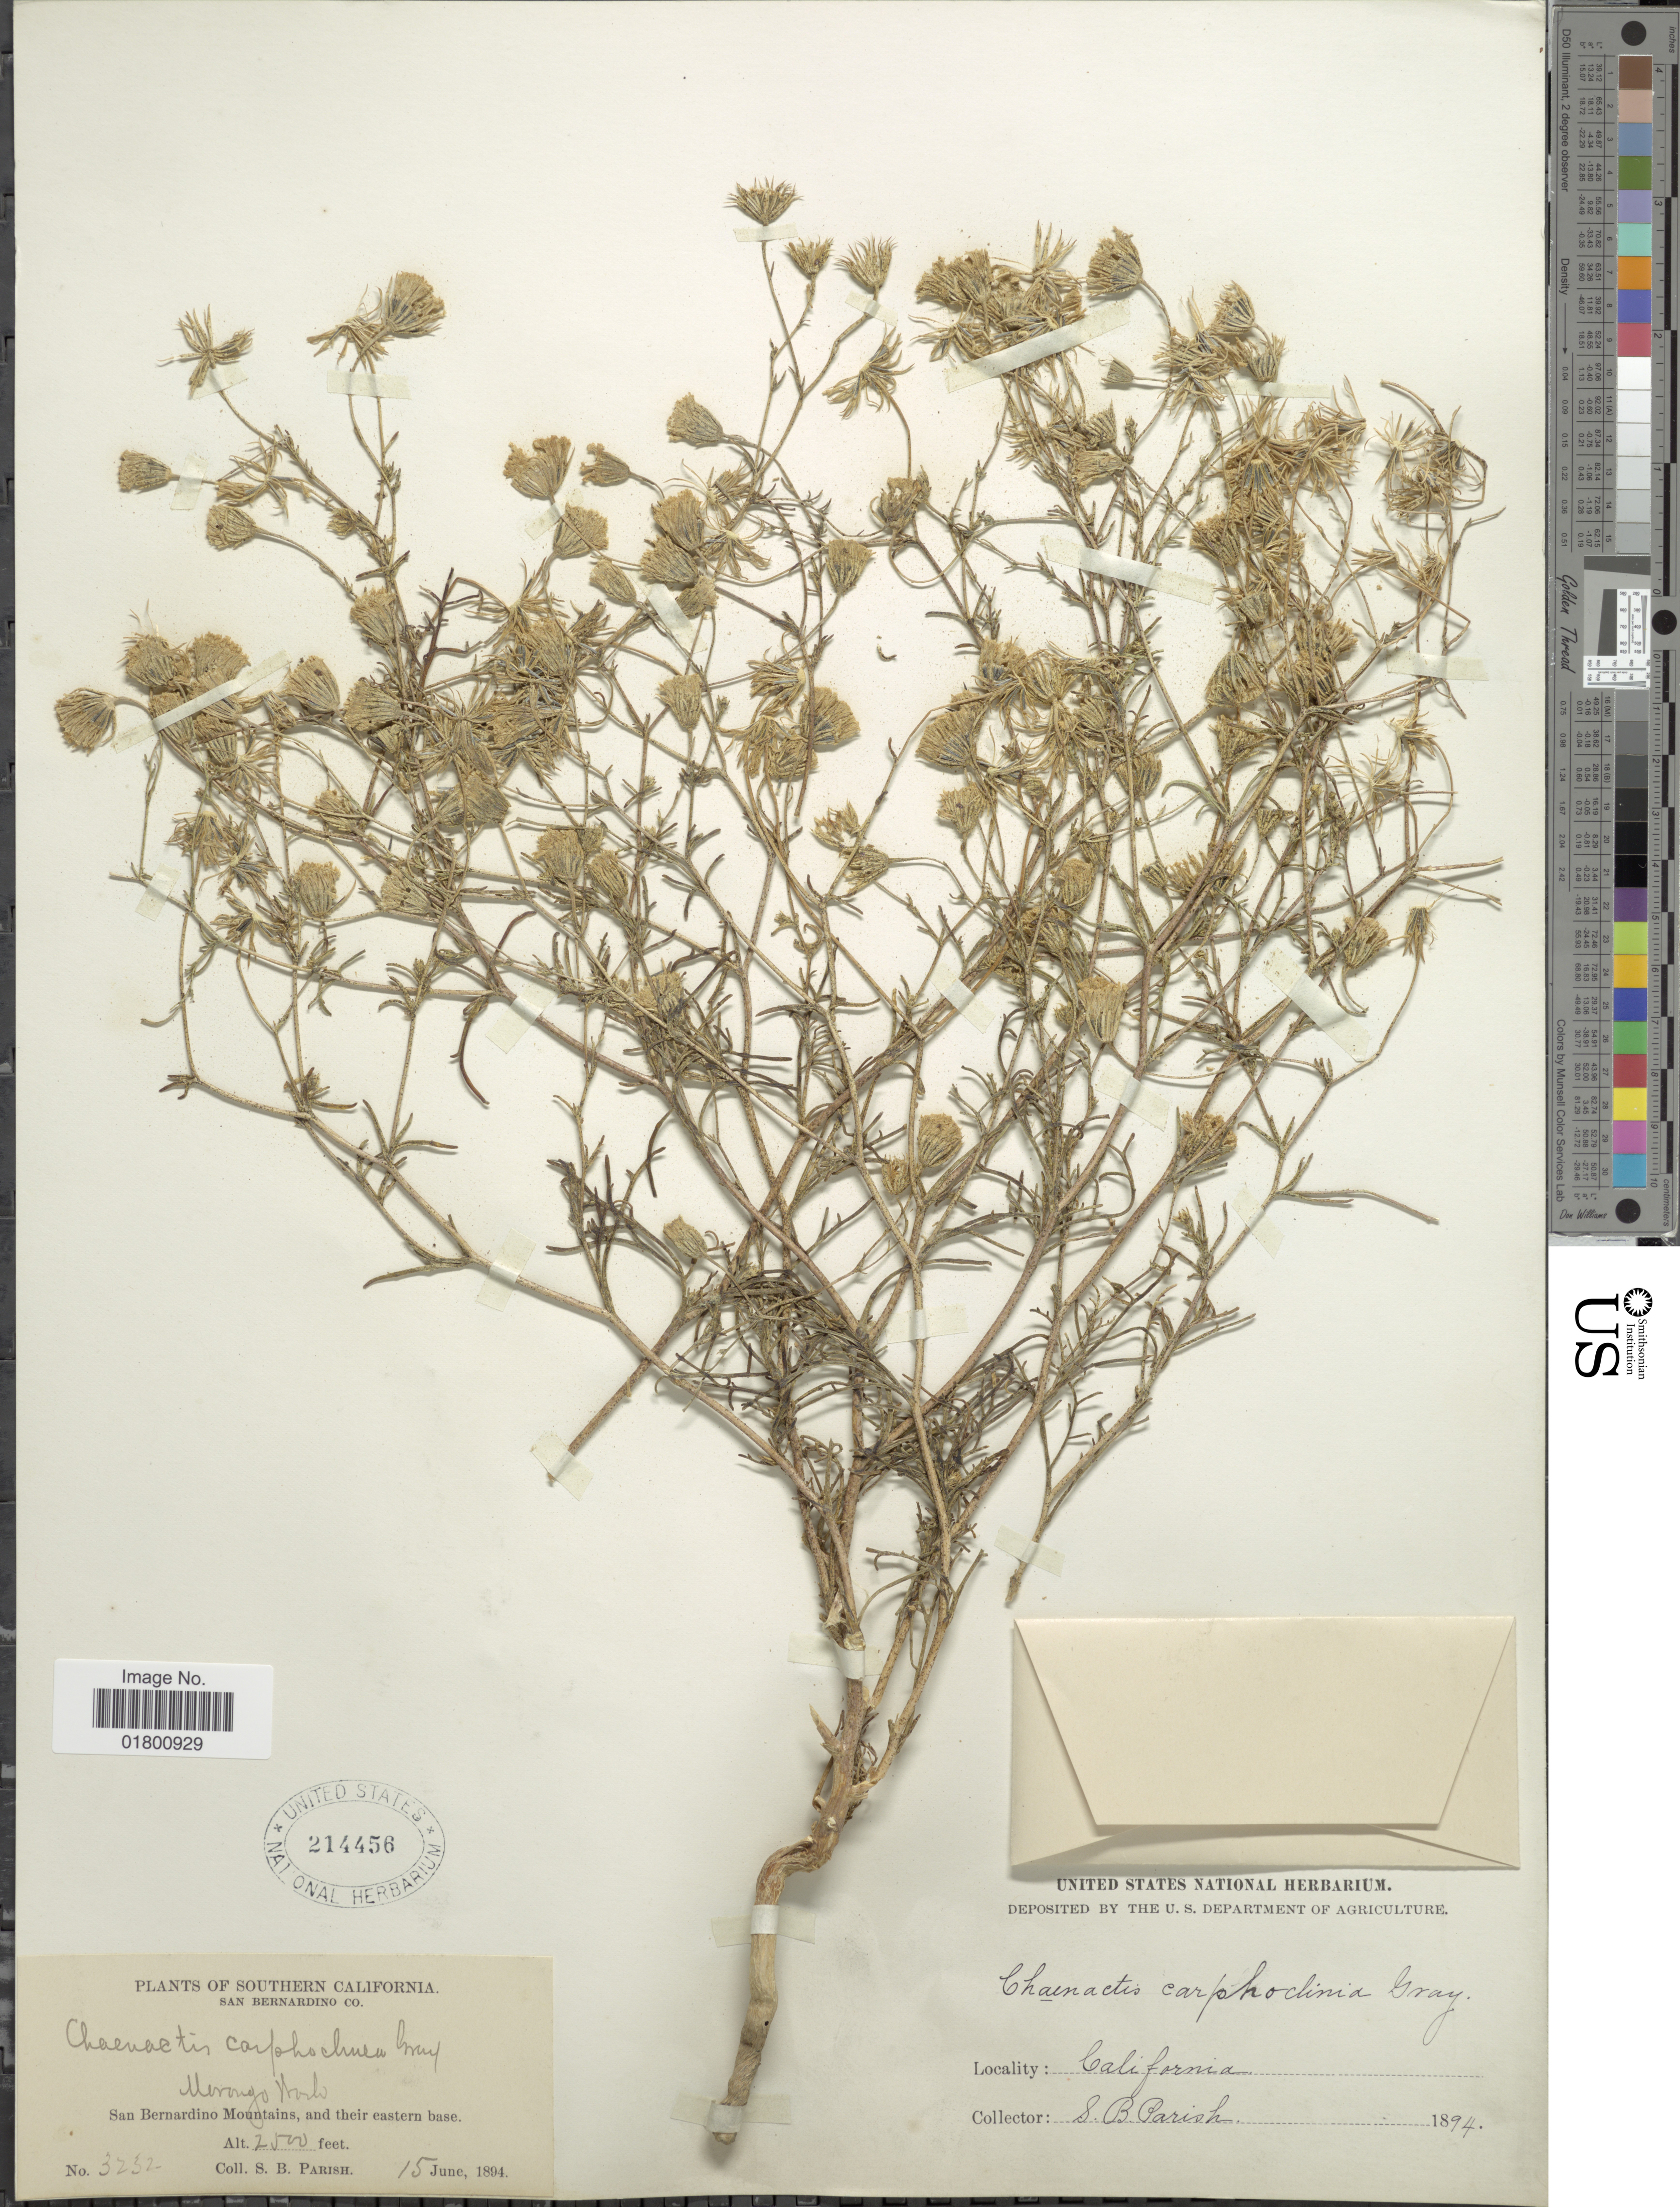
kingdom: Plantae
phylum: Tracheophyta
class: Magnoliopsida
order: Asterales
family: Asteraceae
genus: Chaenactis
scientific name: Chaenactis carphoclinia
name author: A. Gray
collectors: S. B. Parish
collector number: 3252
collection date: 1894-06-15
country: United States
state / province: California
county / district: San Bernardino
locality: Southern California. Morongo Wash. San Bernardino Mountains, and their eastern base.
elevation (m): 762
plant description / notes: Corrected "Morongo North" to "Morongo Wash." Removed "San Bernardino Co." from Precise Locality field and added to County field.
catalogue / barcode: US 214456